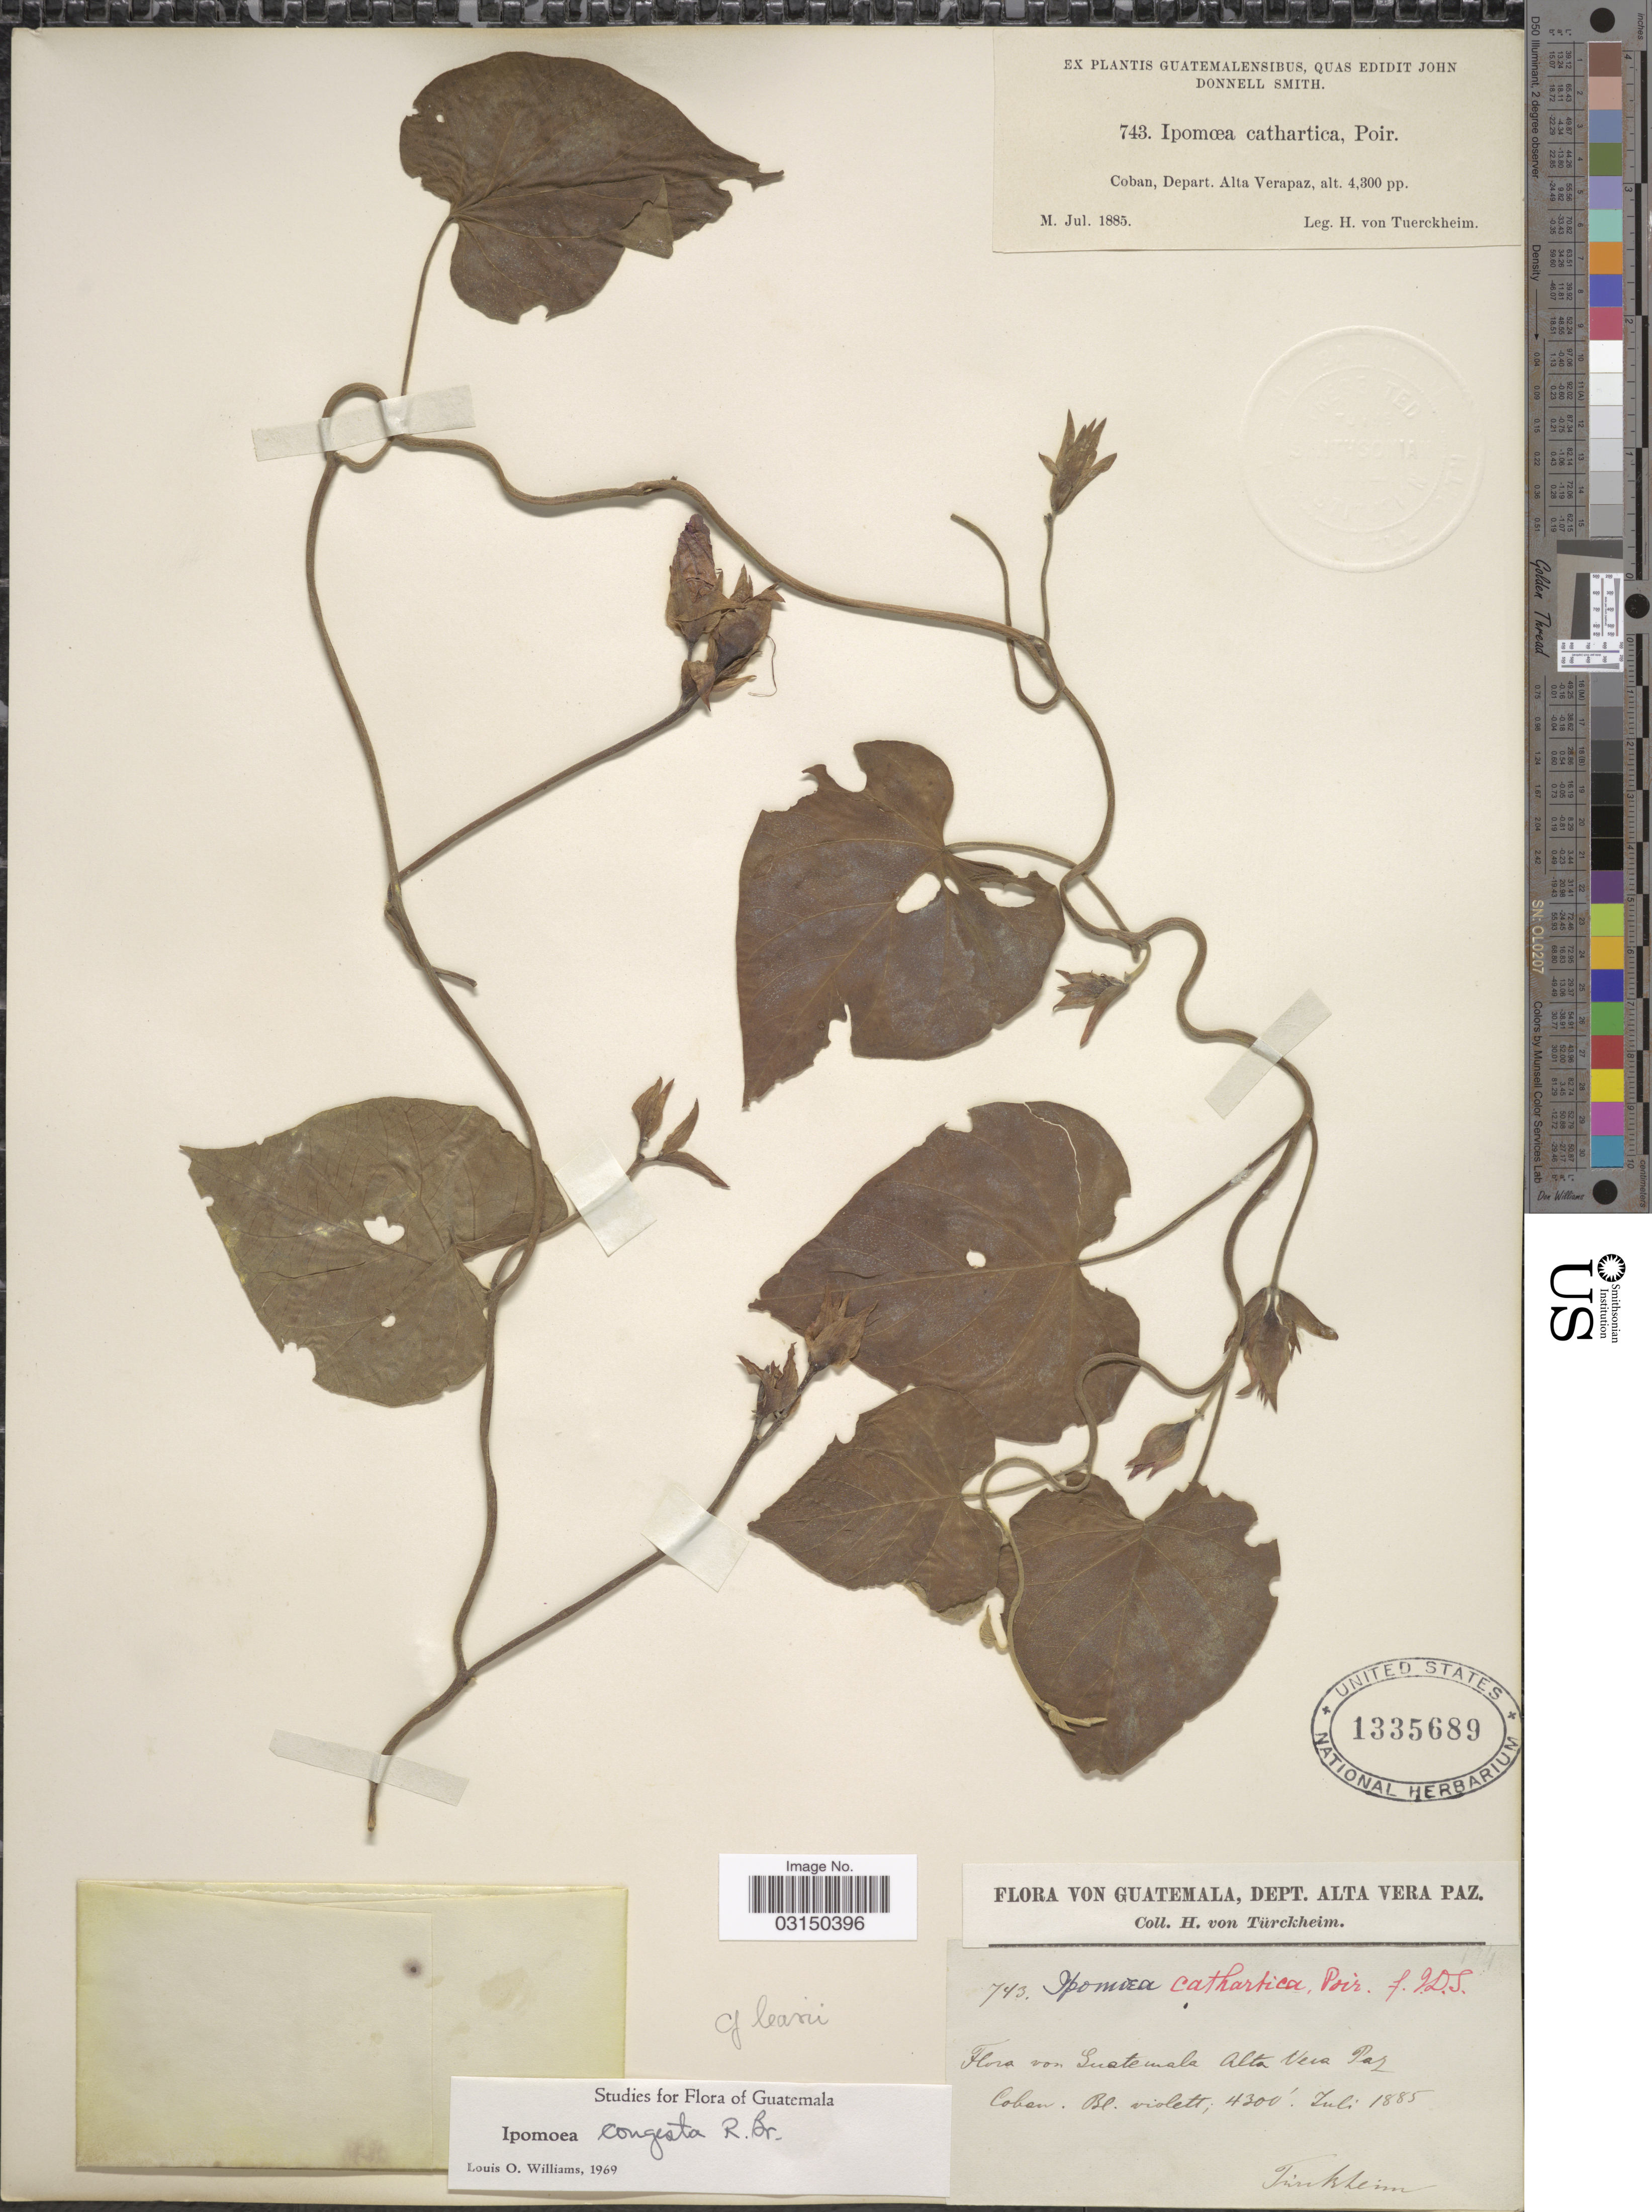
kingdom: Plantae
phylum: Tracheophyta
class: Magnoliopsida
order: Solanales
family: Convolvulaceae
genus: Ipomoea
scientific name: Ipomoea indica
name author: (Burm.) Merr.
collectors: H. von Türckheim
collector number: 743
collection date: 1885-07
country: Guatemala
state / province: Alta Verapaz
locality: Coban, Depart. Alta Verapaz.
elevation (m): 1311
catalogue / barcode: US 1335689